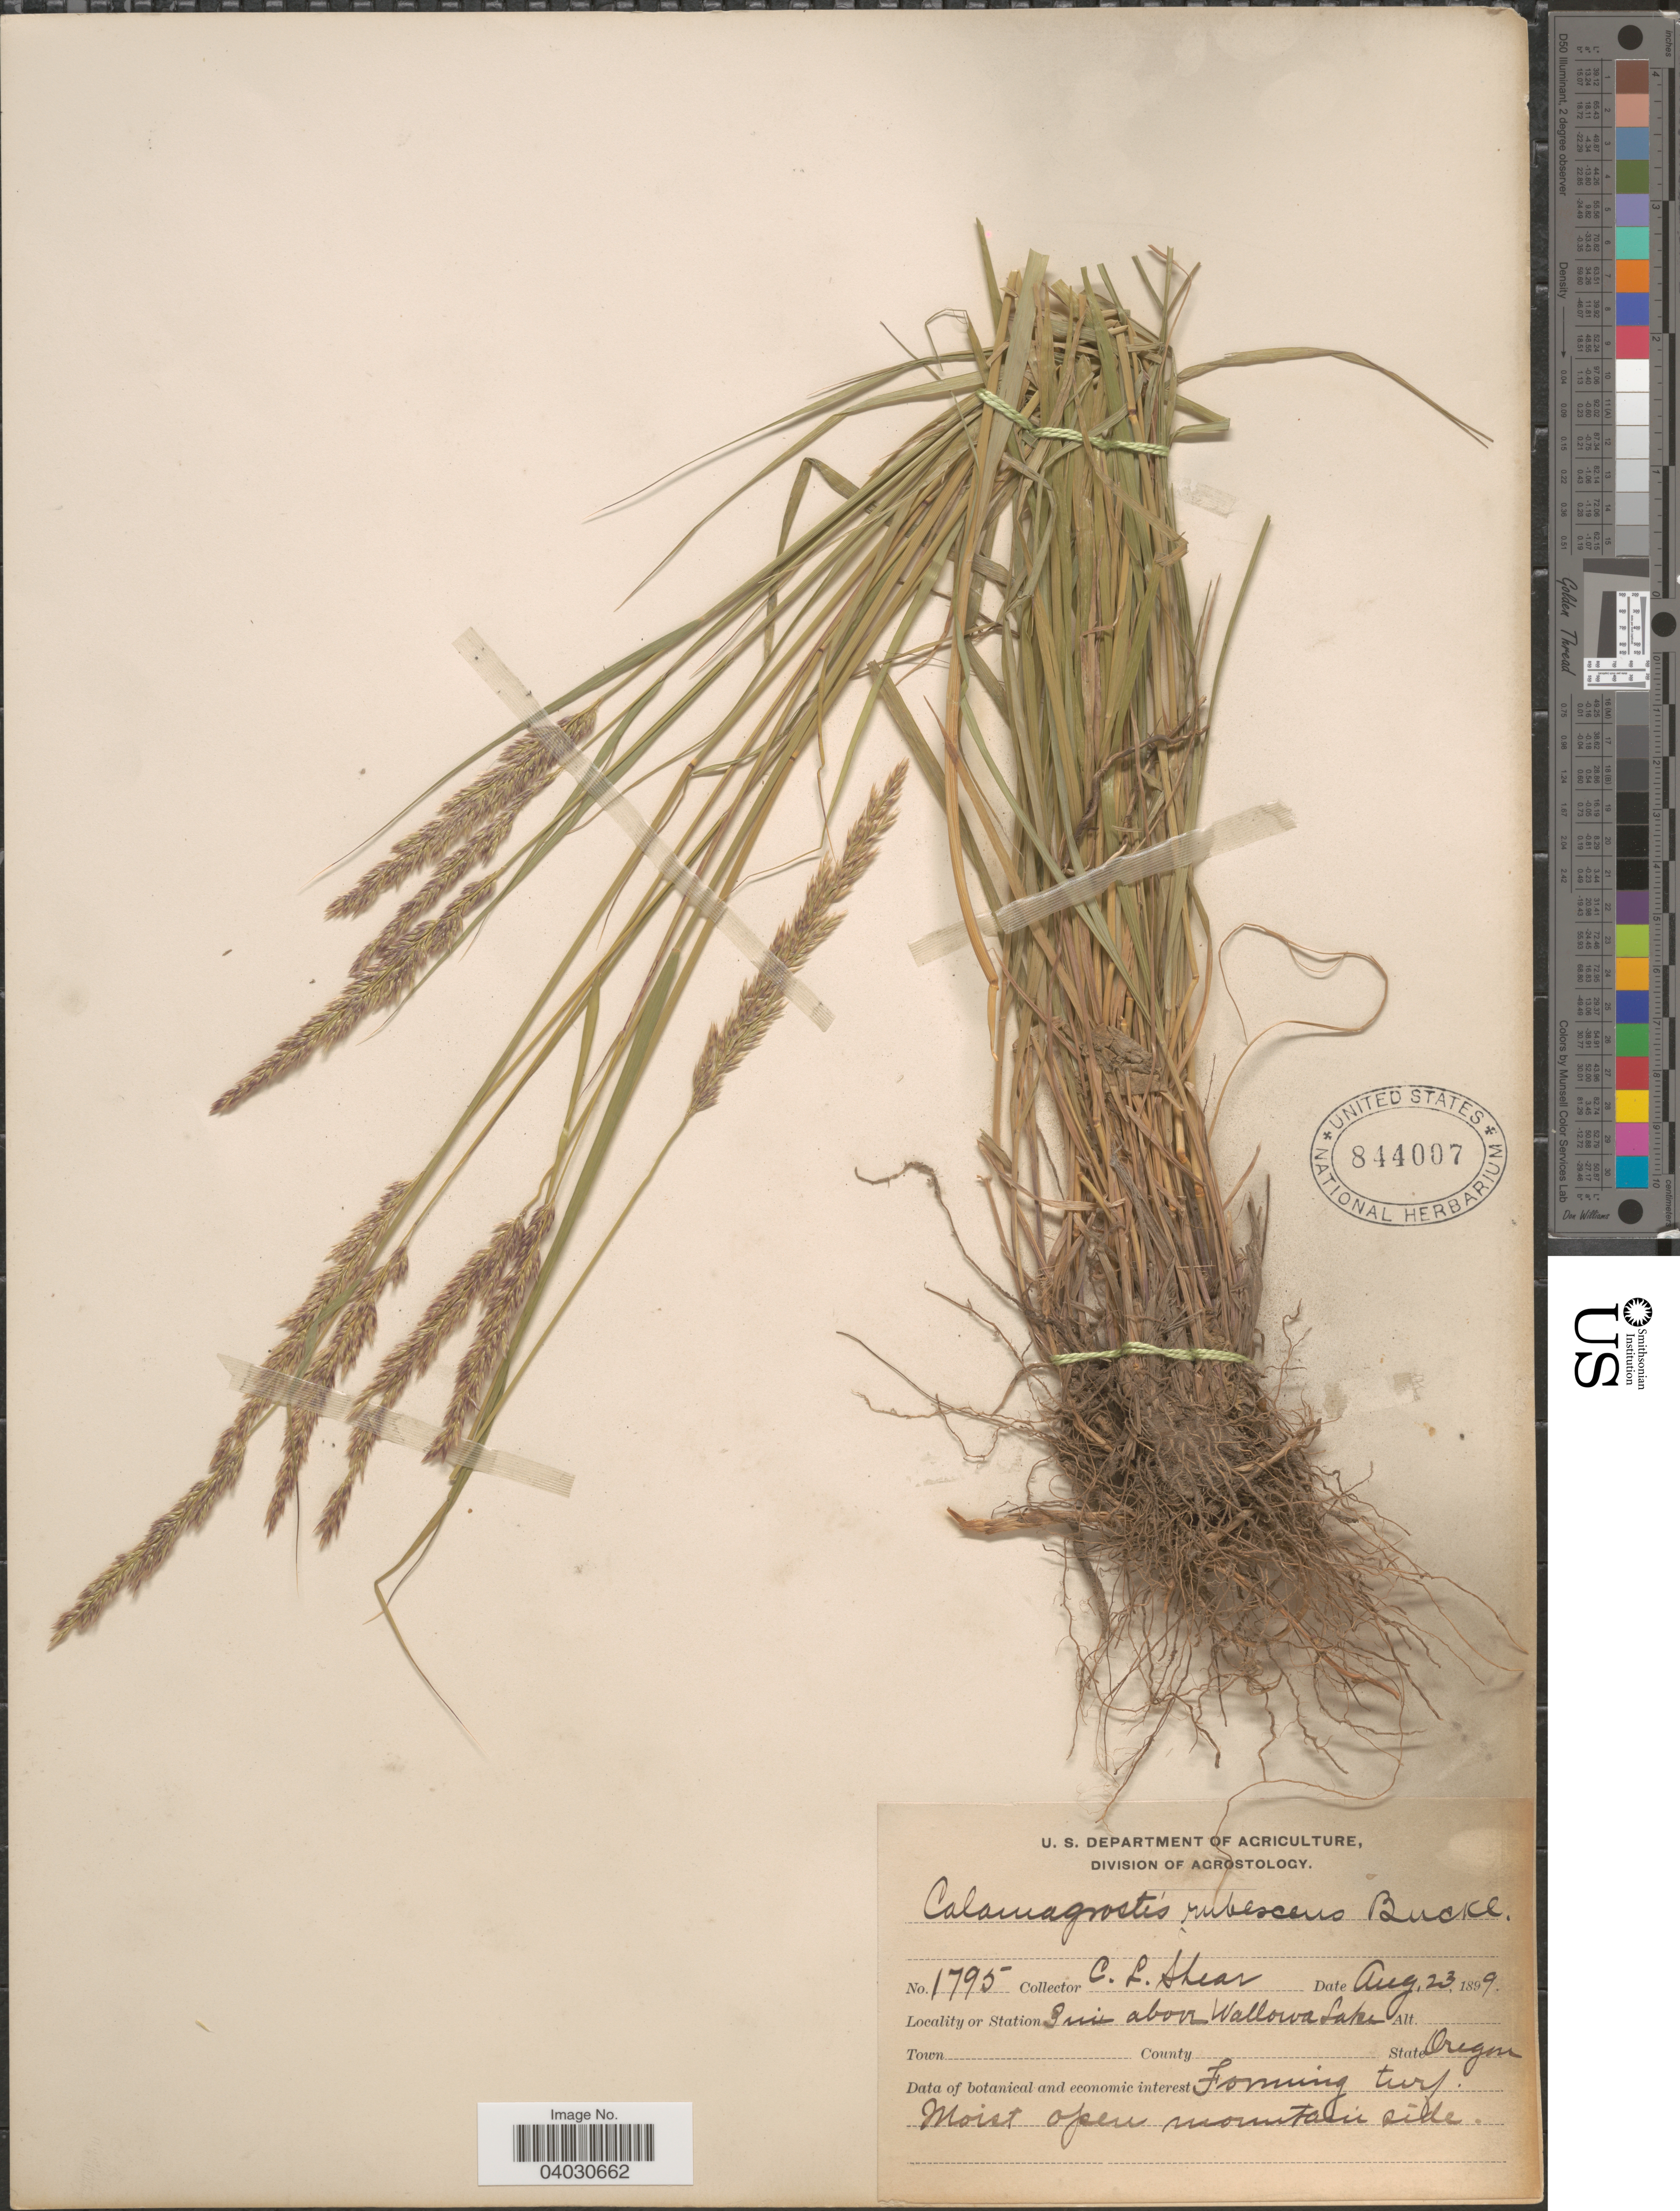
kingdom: Plantae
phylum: Tracheophyta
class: Liliopsida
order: Poales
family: Poaceae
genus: Calamagrostis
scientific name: Calamagrostis rubescens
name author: Buckley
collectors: C. L. Shear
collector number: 1795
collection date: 1899-08-23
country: United States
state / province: Oregon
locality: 3 mi above Wallowa Lake.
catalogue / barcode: US 8448007